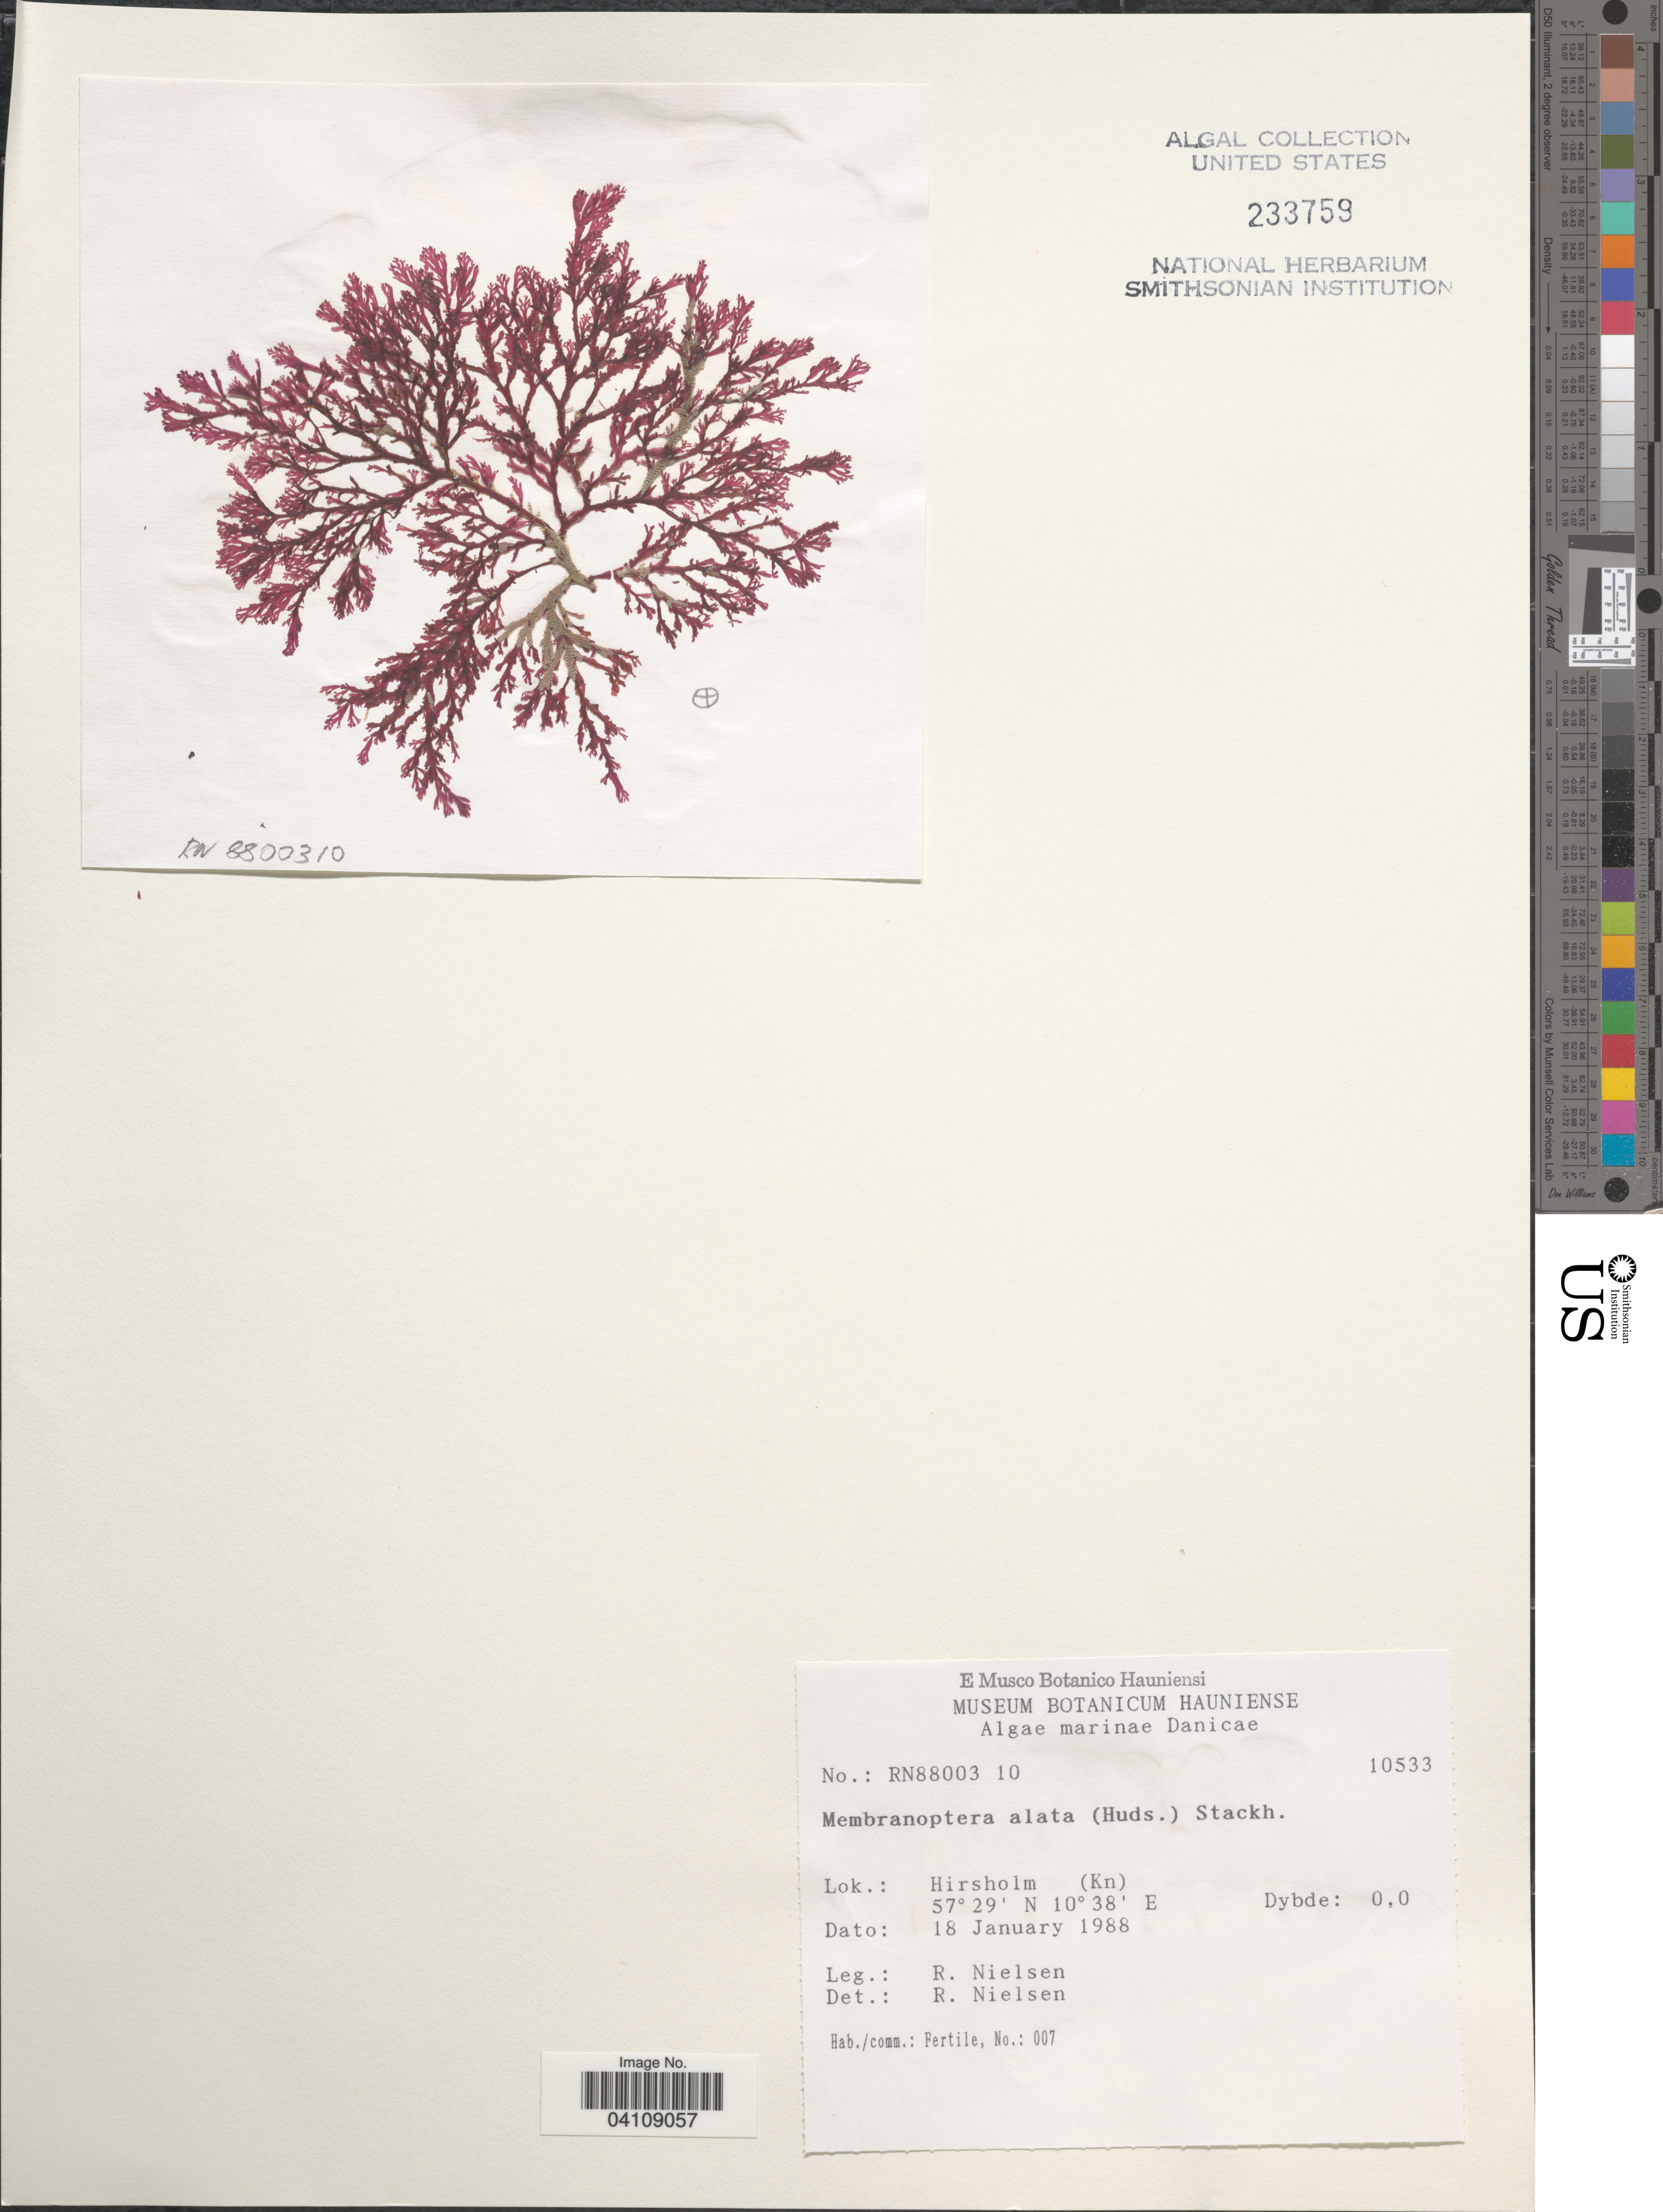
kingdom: Plantae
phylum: Rhodophyta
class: Florideophyceae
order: Ceramiales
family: Delesseriaceae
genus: Membranoptera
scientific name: Membranoptera alata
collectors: R. Nielsen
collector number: RN88003 10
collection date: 1988-01-18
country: Denmark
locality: Danicae. Hirsholm (Kn).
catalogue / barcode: US 233759